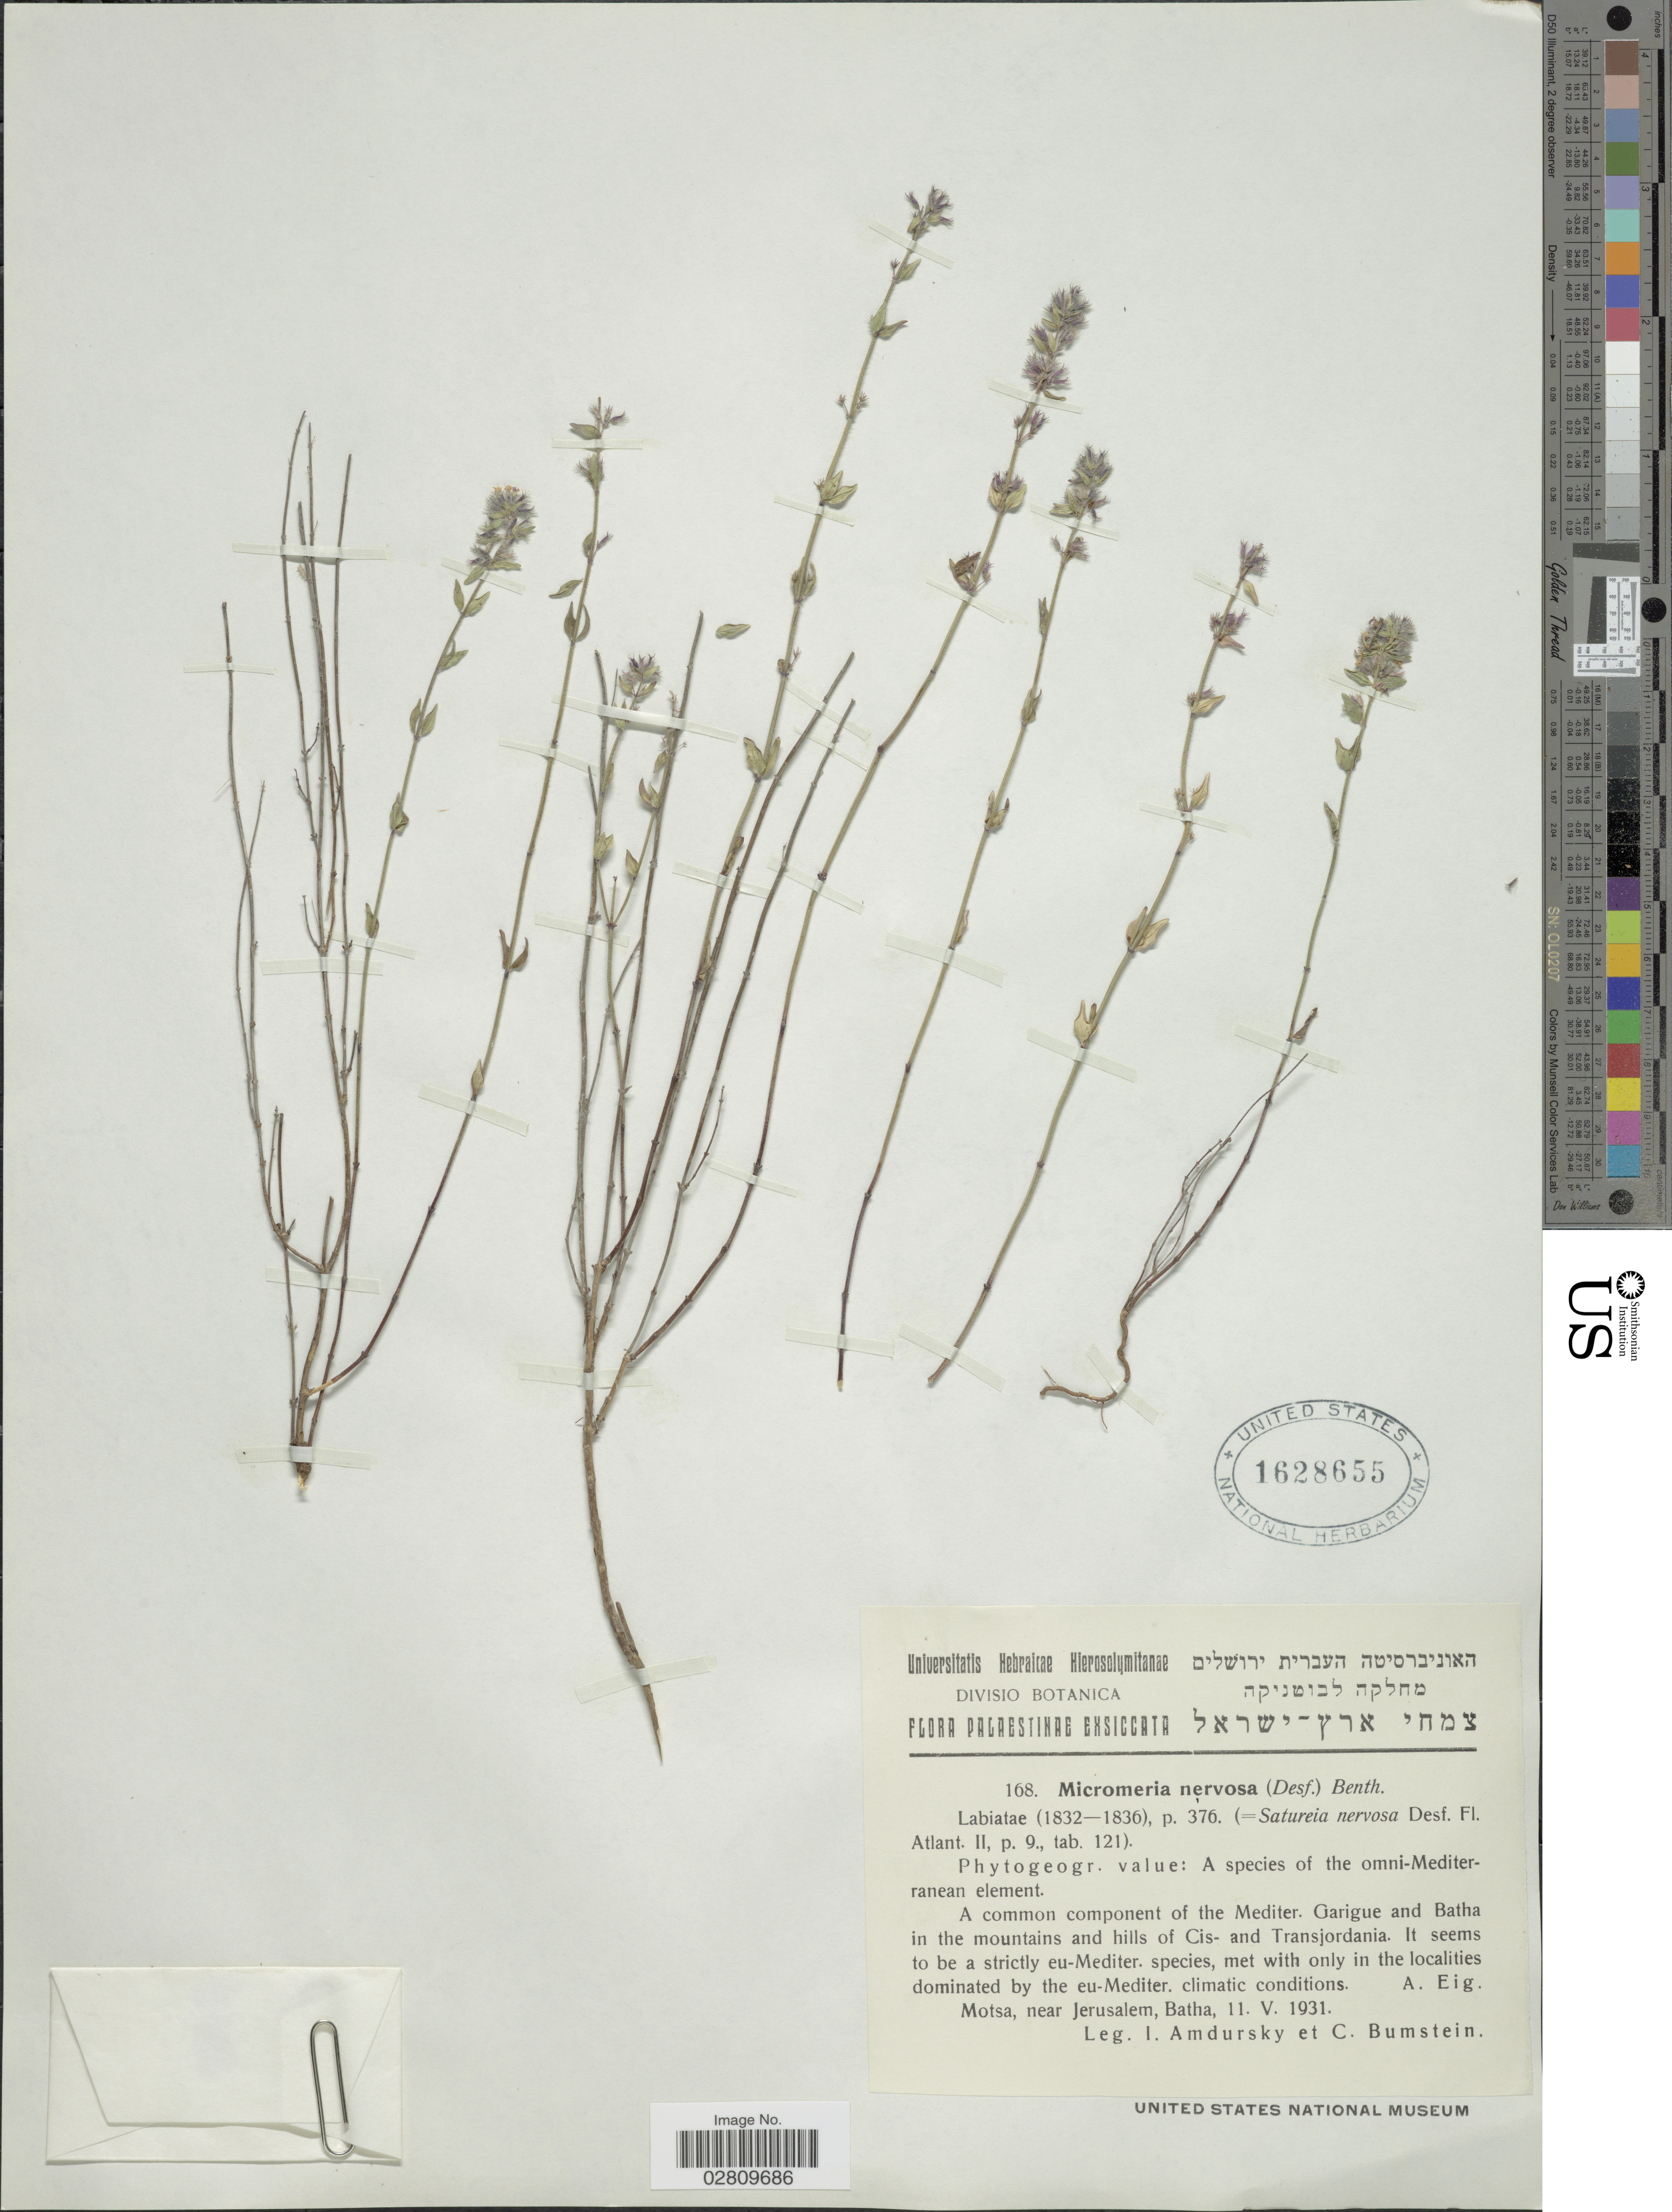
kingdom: Plantae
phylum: Tracheophyta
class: Magnoliopsida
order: Lamiales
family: Lamiaceae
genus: Micromeria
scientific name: Micromeria nervosa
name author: (Desf.) Benth.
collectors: I. Amdursky & Bumstein, C.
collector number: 168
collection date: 1931-05-11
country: Israel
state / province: Jerusalem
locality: Motsa near Jerusalem, Batha. Palaestinae.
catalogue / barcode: US 1628655